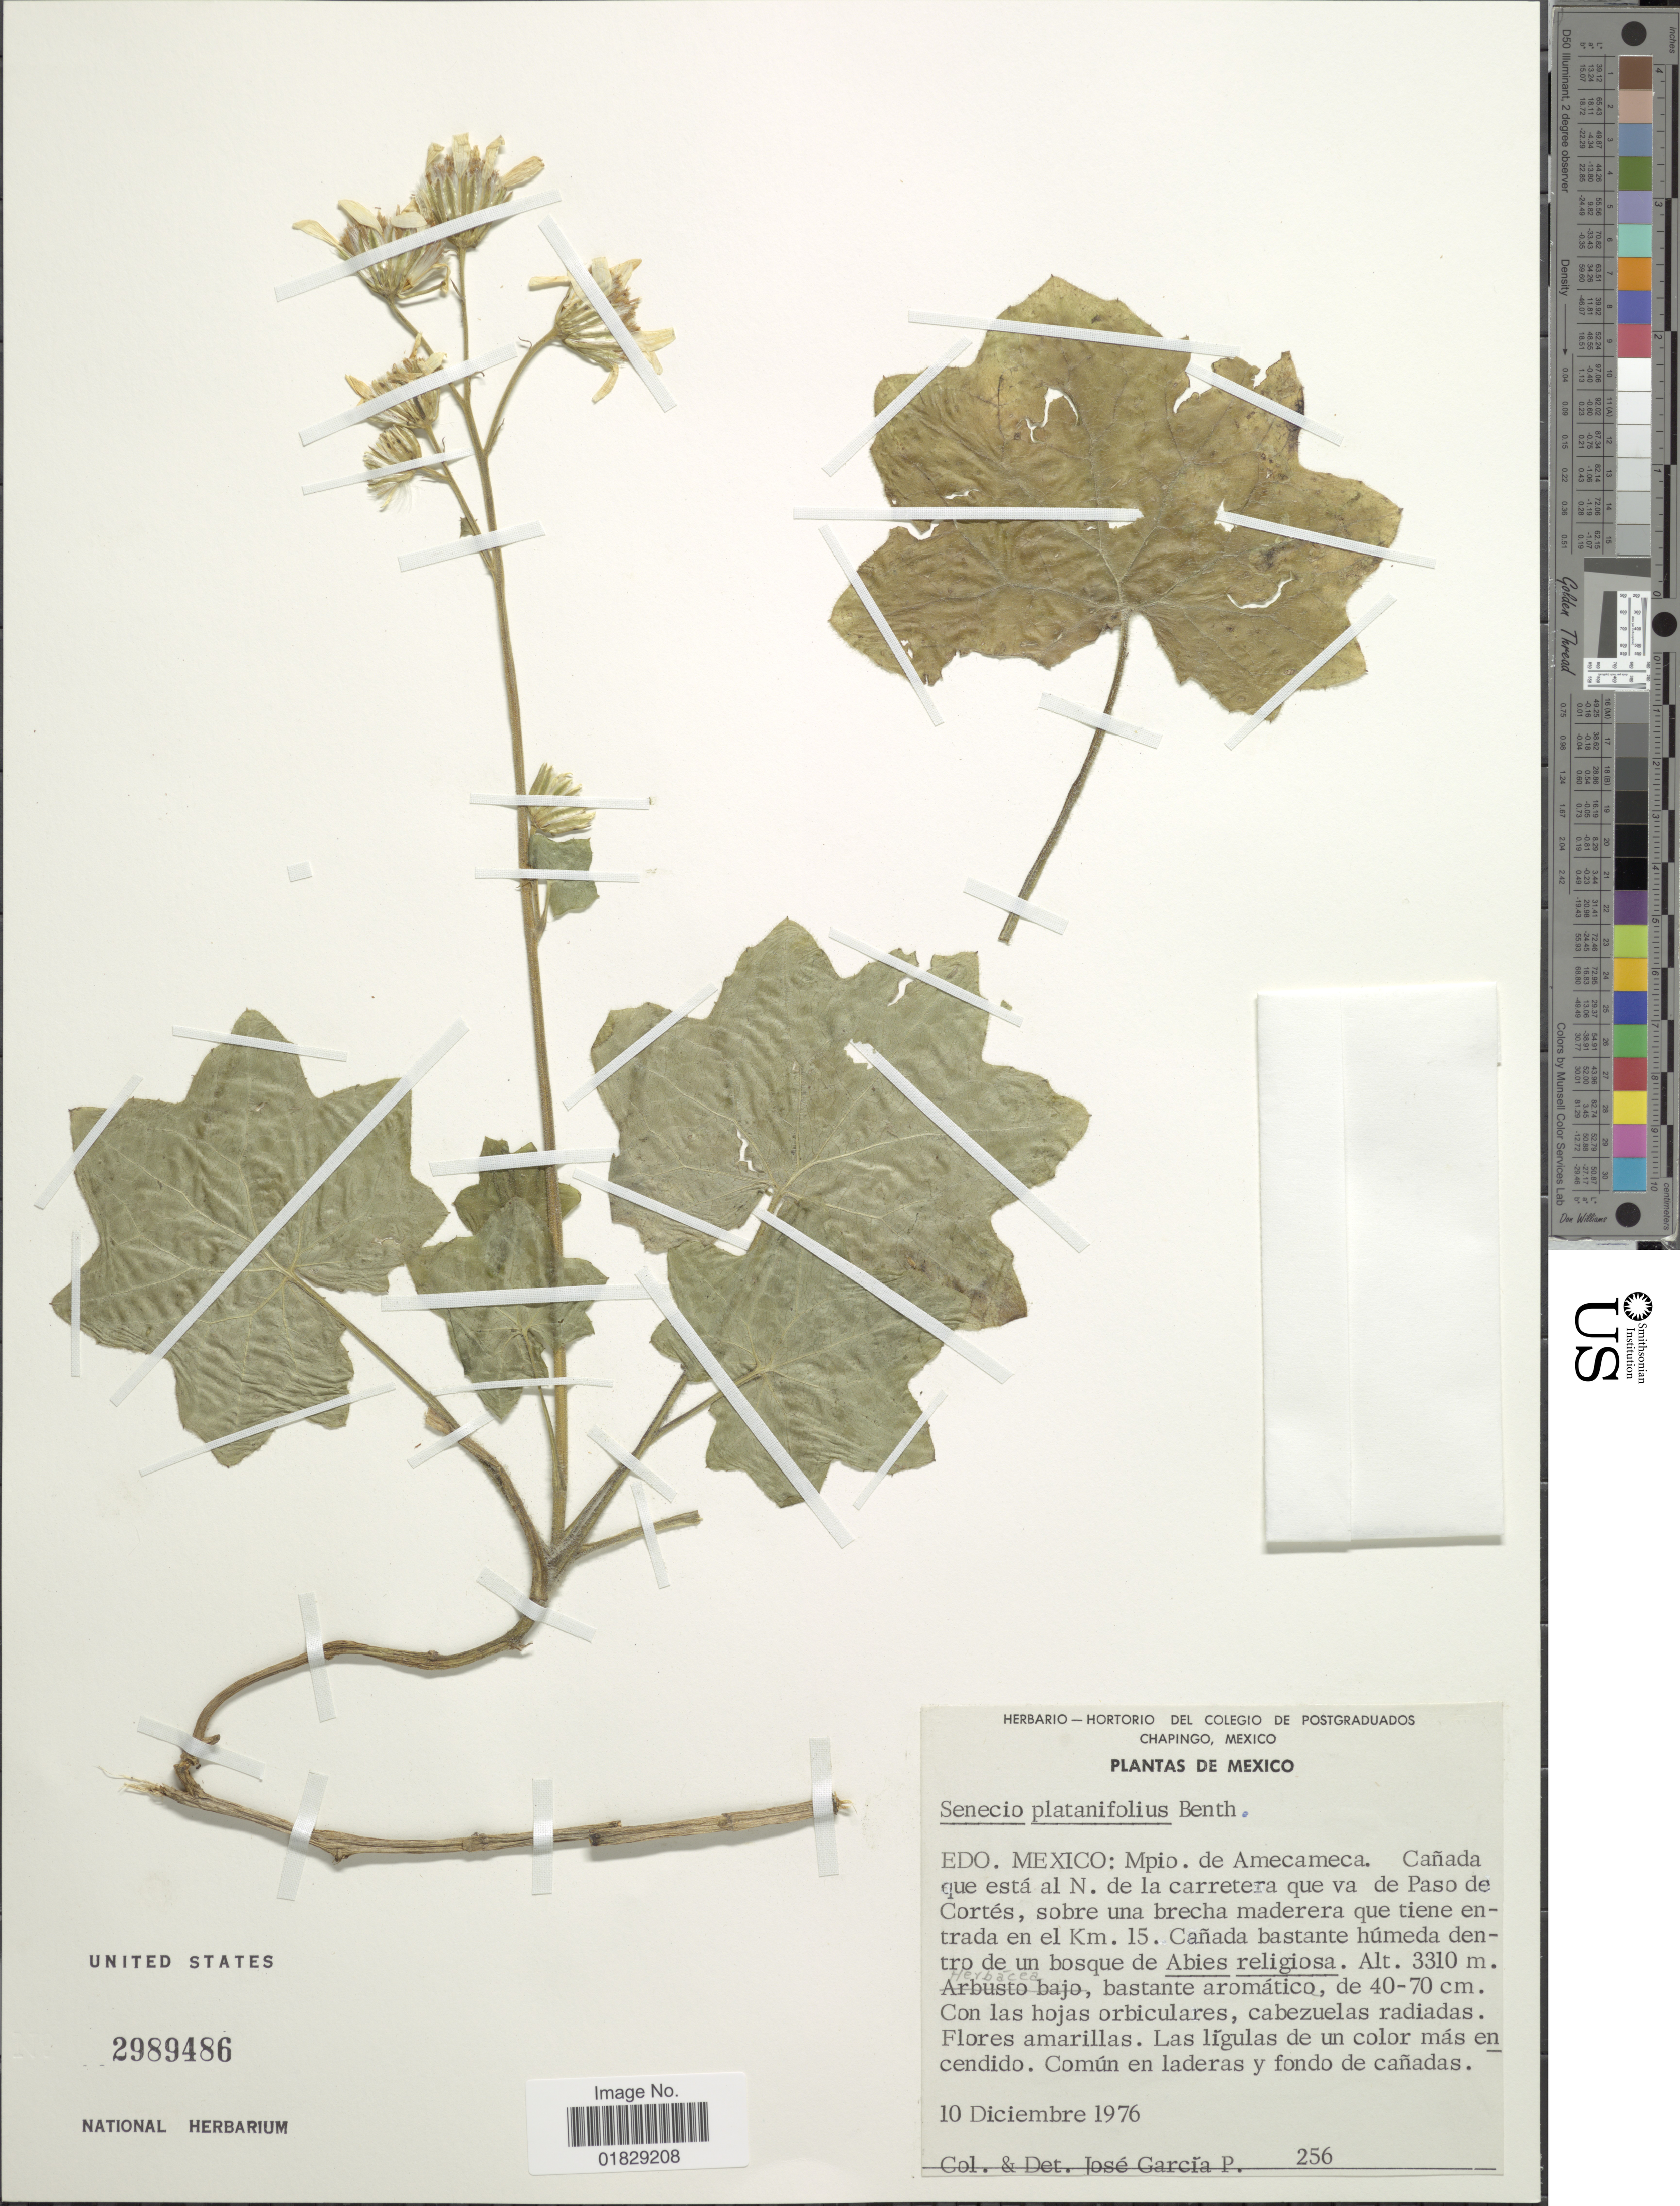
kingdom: Plantae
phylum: Tracheophyta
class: Magnoliopsida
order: Asterales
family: Asteraceae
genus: Roldana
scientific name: Roldana platanifolia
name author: (Benth.) H. Rob. & Brettell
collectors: J. García-P.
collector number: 256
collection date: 1976-12-10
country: Mexico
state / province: México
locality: Edo. Mexico: Mpio. de Amecameca. Cañada que está al N. de la carretera que va de Paso de Cortés, sobre una brecha maderera que tiene entrada en el Km. 15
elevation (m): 3310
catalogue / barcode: US 2989486